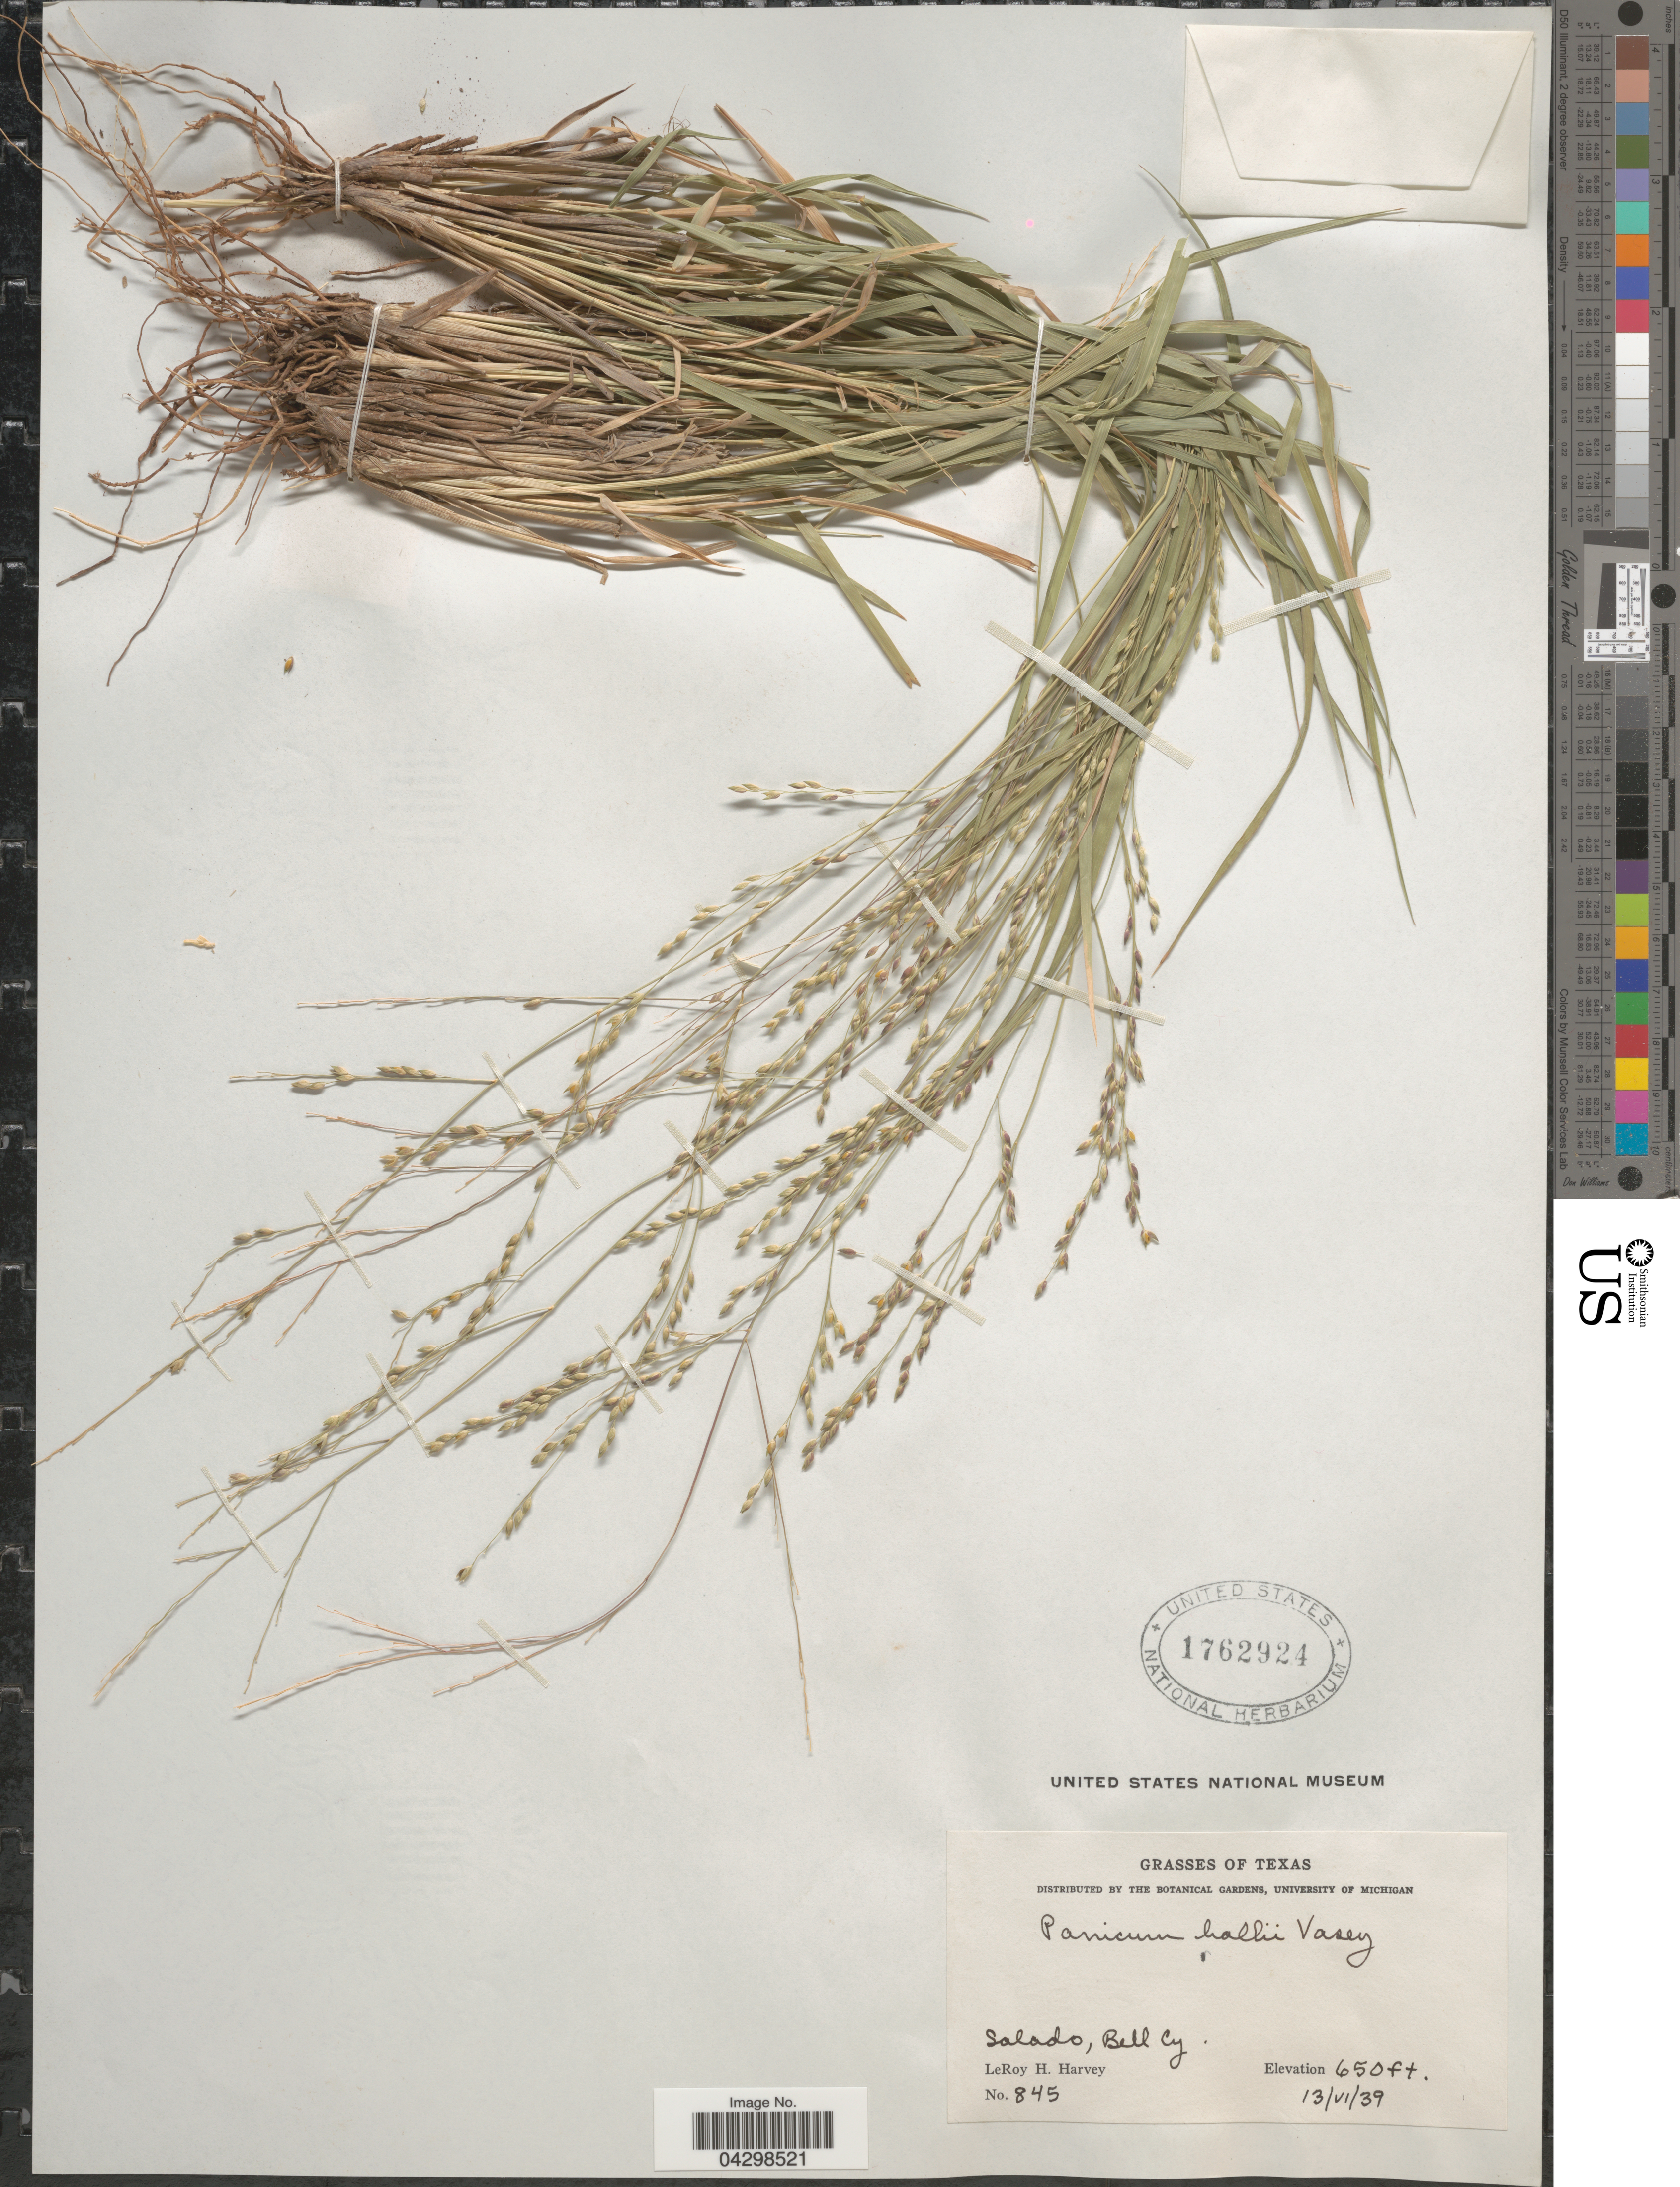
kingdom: Plantae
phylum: Tracheophyta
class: Liliopsida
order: Poales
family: Poaceae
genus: Panicum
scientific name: Panicum hallii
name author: Vasey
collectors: L. H. Harvey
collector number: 845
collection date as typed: Transcribed d/m/y: 13/6/39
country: United States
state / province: Texas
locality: Salado, Bell Cy.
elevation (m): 198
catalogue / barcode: US 1762924